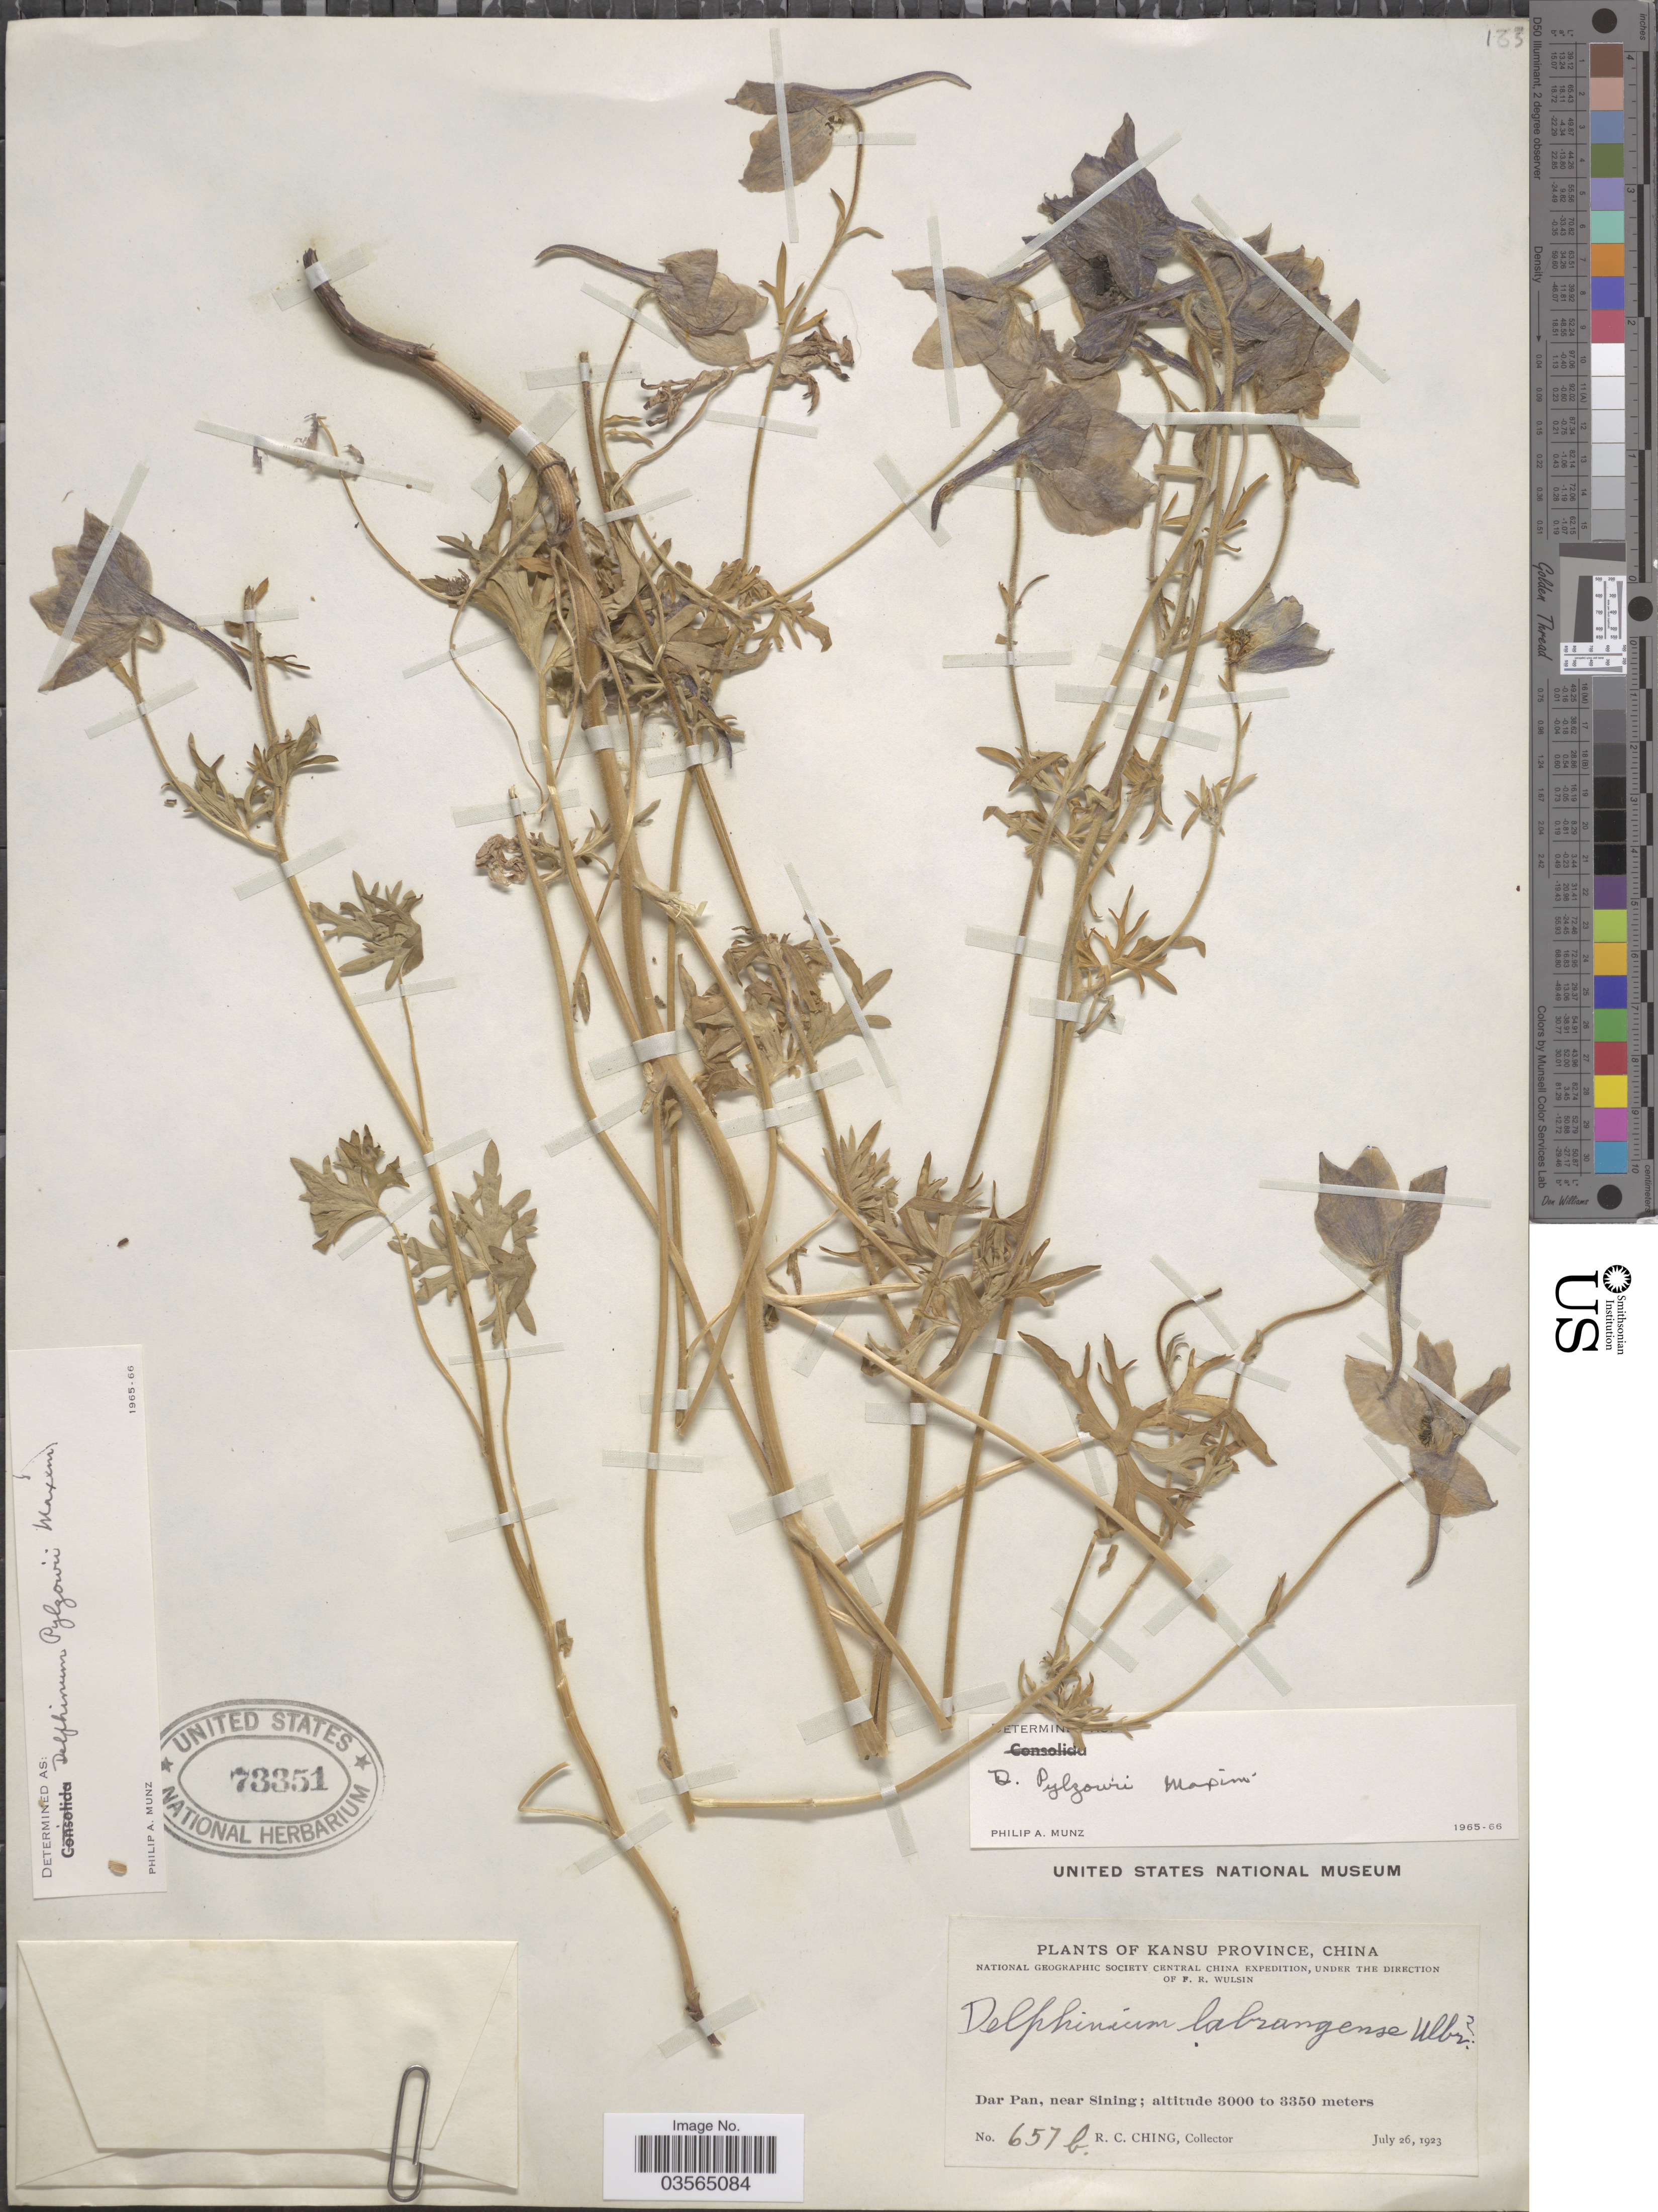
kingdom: Plantae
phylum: Tracheophyta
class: Magnoliopsida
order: Ranunculales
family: Ranunculaceae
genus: Delphinium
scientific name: Delphinium pylzowii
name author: Maxim.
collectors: R. C. Ching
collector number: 657b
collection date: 1923-07-26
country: China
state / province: Gansu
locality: Kansu Province. Dar Pan, near Sining.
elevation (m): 3000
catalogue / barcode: US 73351